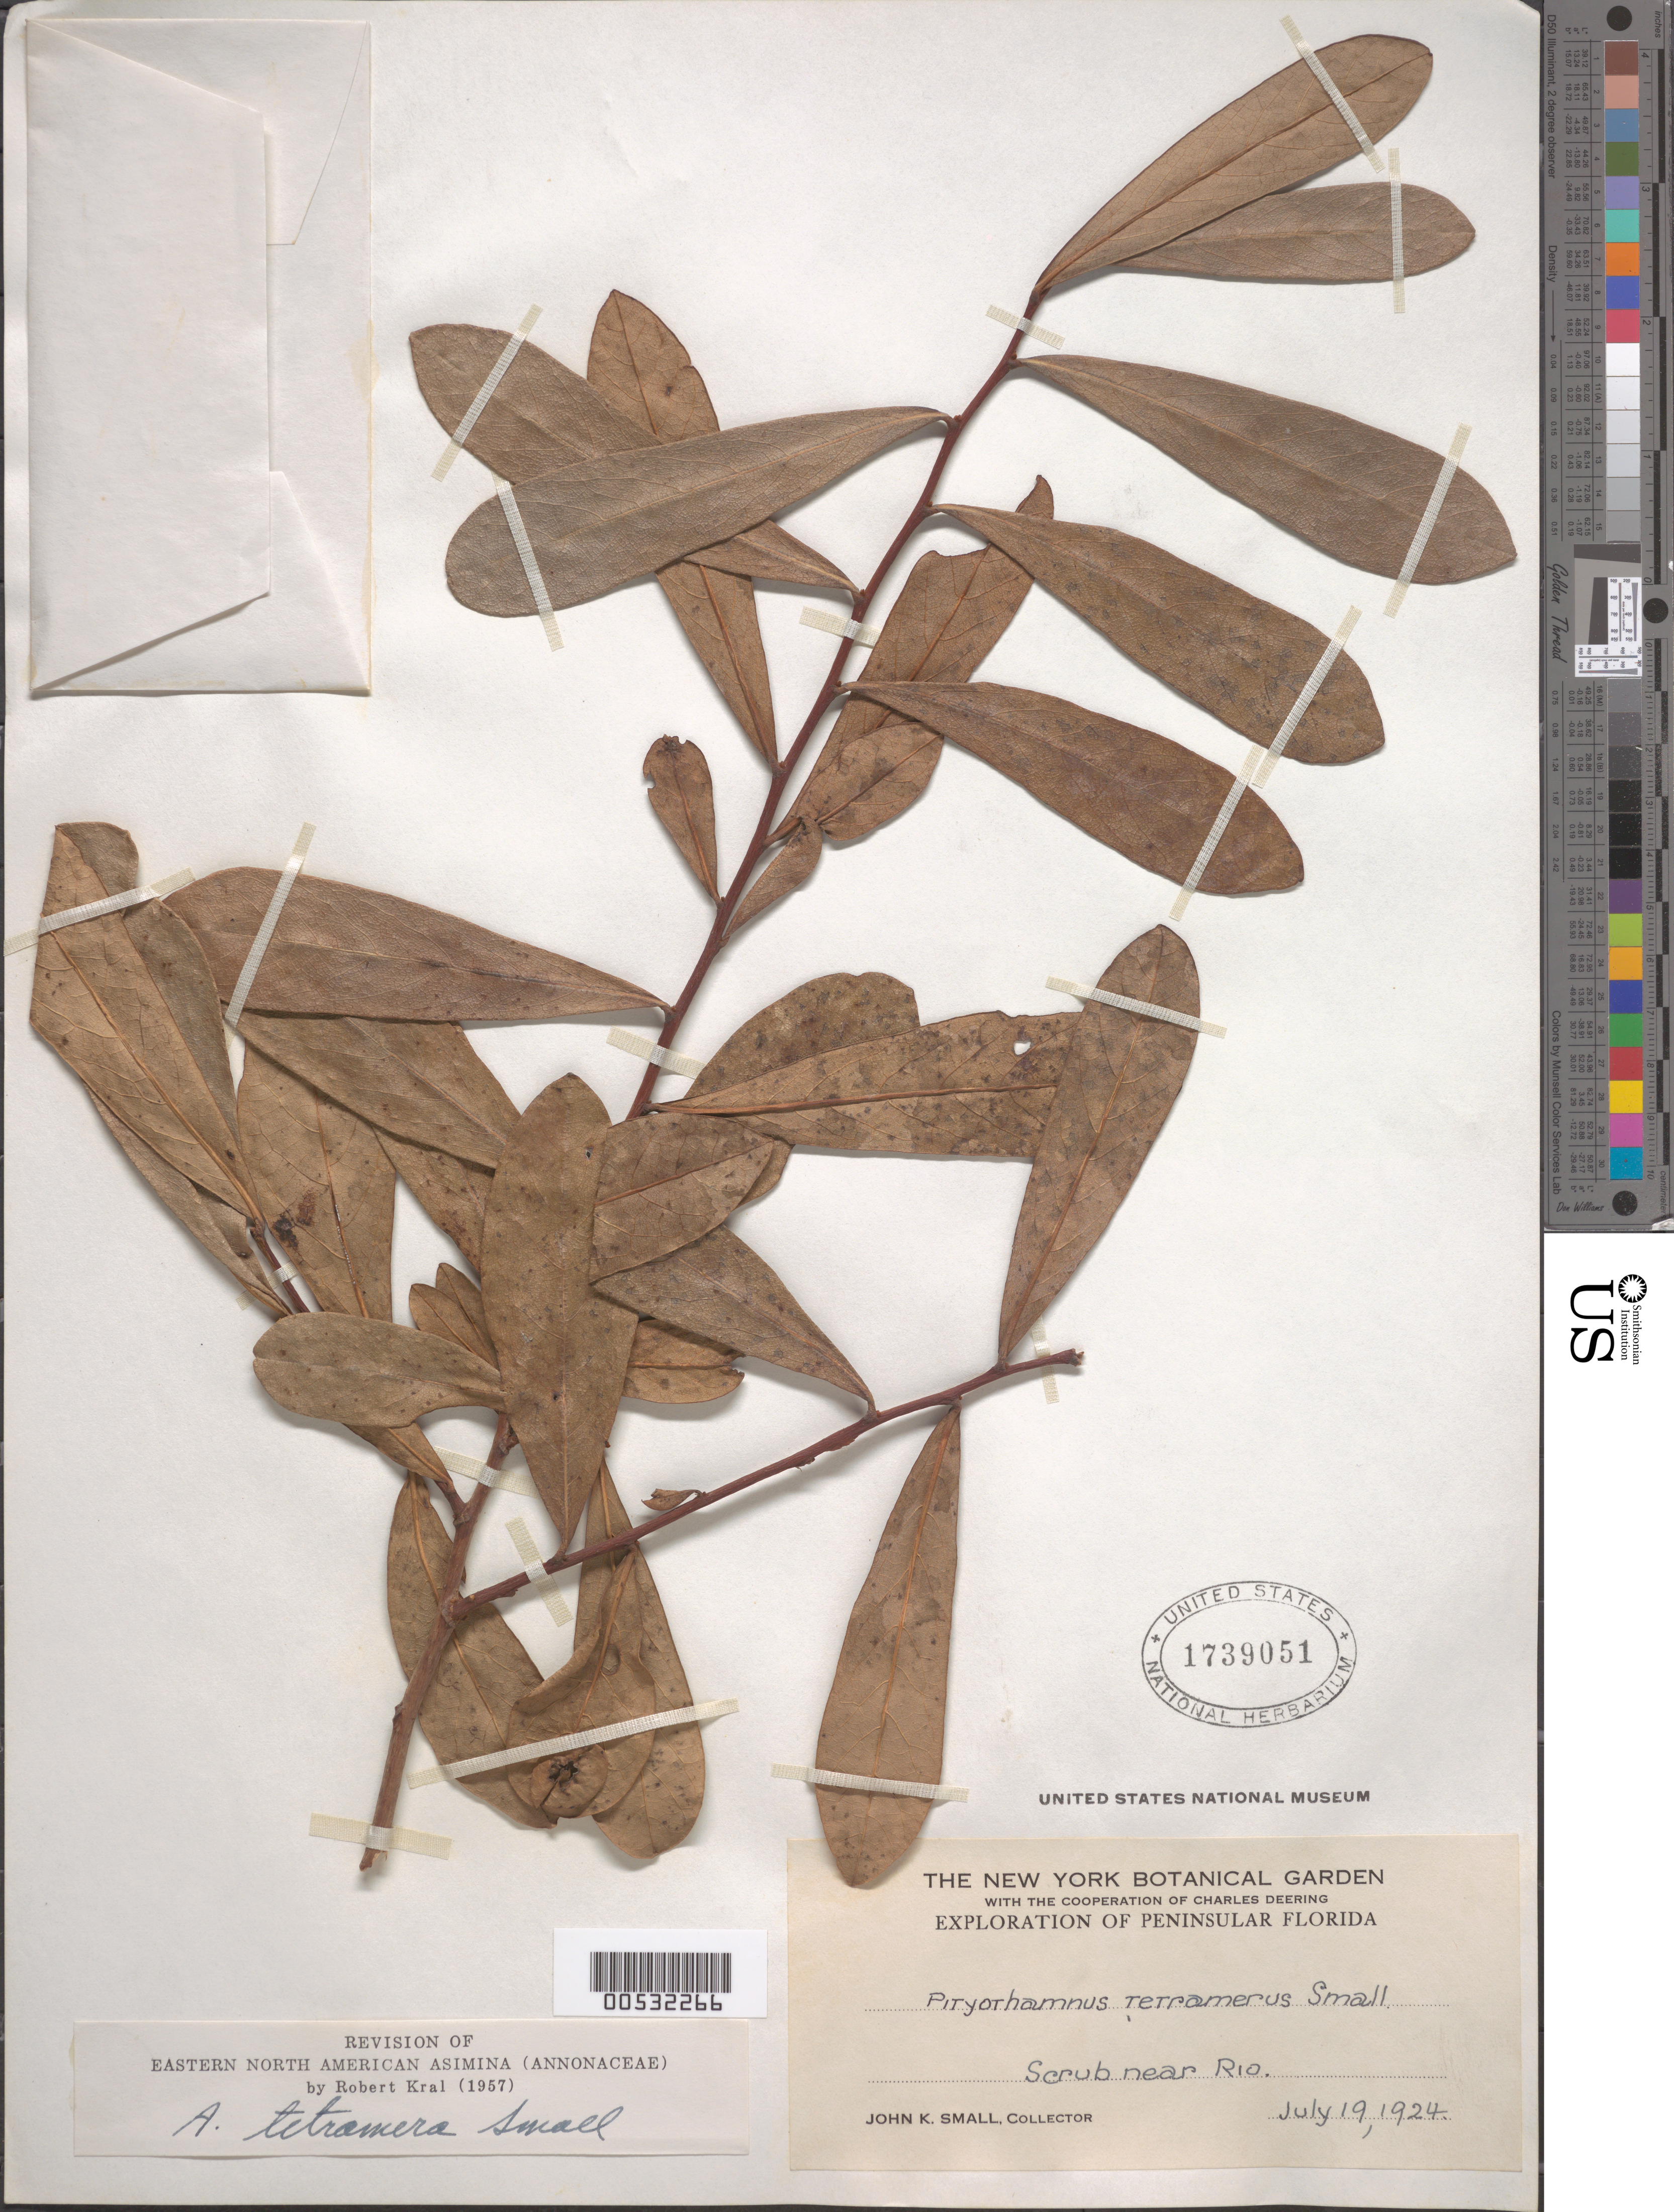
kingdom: Plantae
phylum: Tracheophyta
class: Magnoliopsida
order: Magnoliales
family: Annonaceae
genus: Asimina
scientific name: Asimina tetramera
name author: Small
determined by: Kral, Robert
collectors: J. K. Small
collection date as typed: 19 Jul 1924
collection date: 1924-07-19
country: United States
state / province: Florida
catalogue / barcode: US 1739051